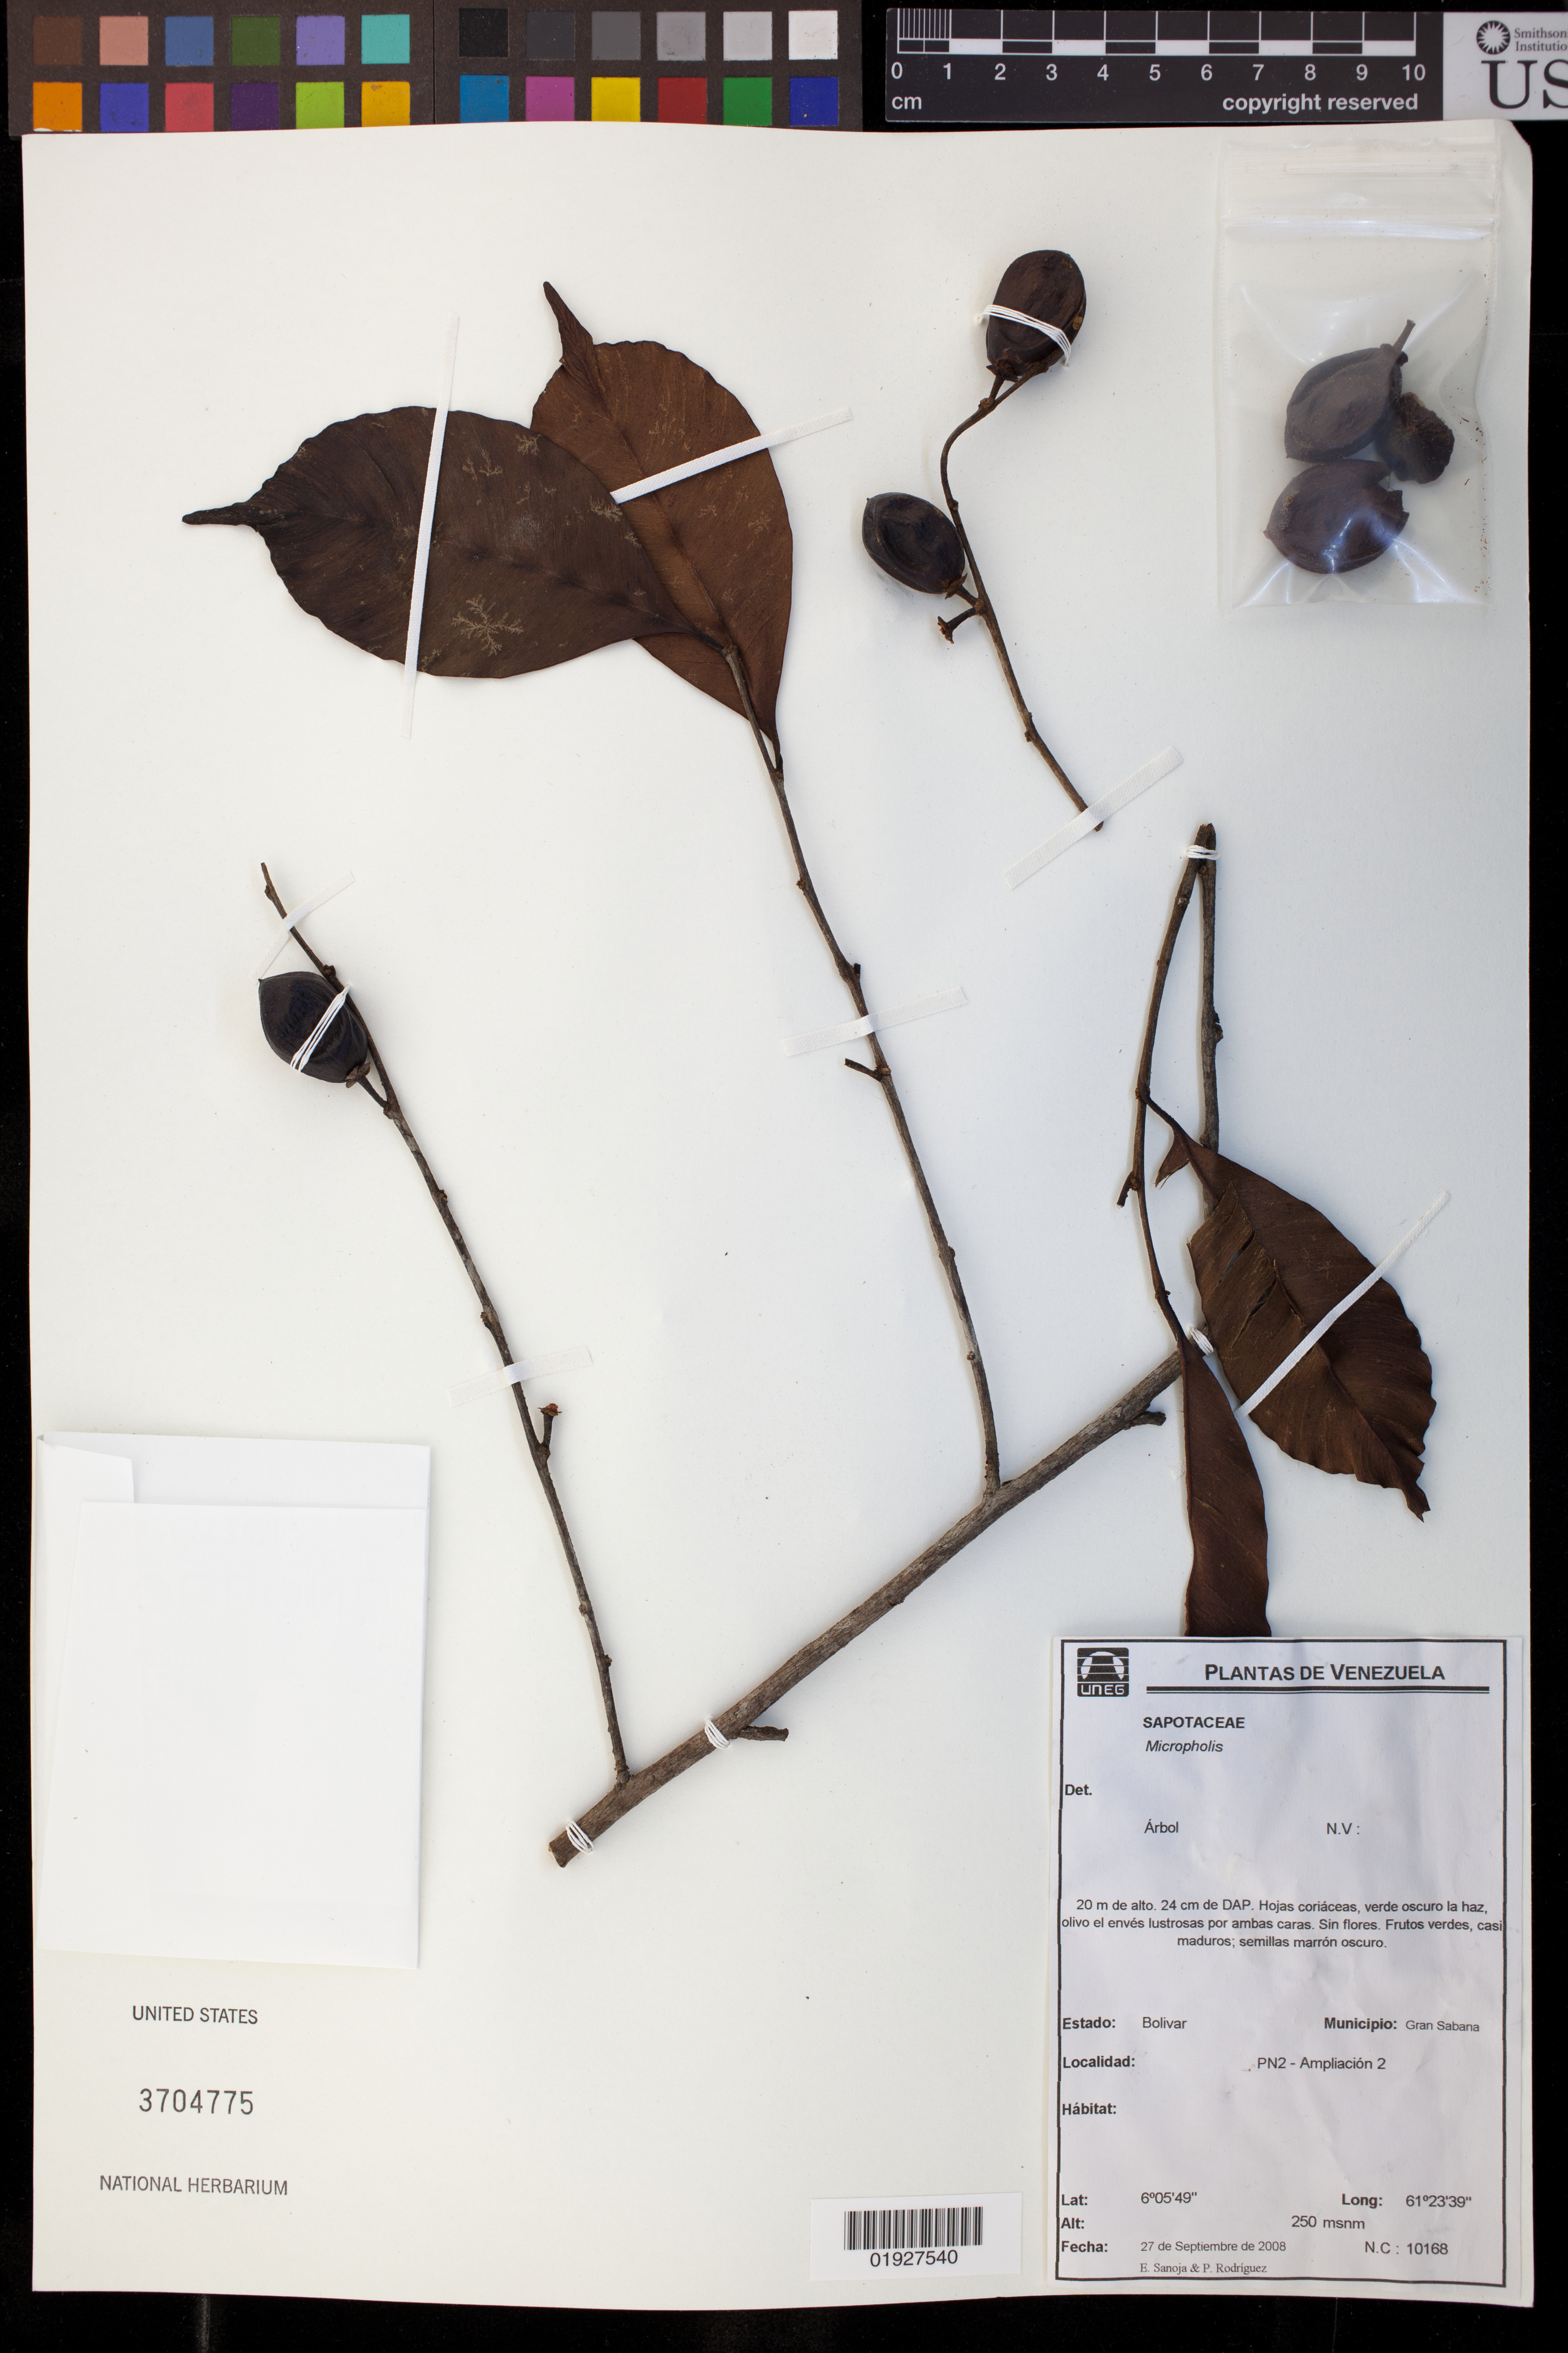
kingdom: Plantae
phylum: Tracheophyta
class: Magnoliopsida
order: Ericales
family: Sapotaceae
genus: Micropholis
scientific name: Micropholis sp.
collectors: E. Sanoja & P. Rodriguez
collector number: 10168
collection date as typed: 27 September 2008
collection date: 2008-09-27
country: Venezuela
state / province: Bolivar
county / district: Gran Sabana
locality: PN2-Ampliacion 2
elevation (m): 250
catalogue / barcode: US 3704775